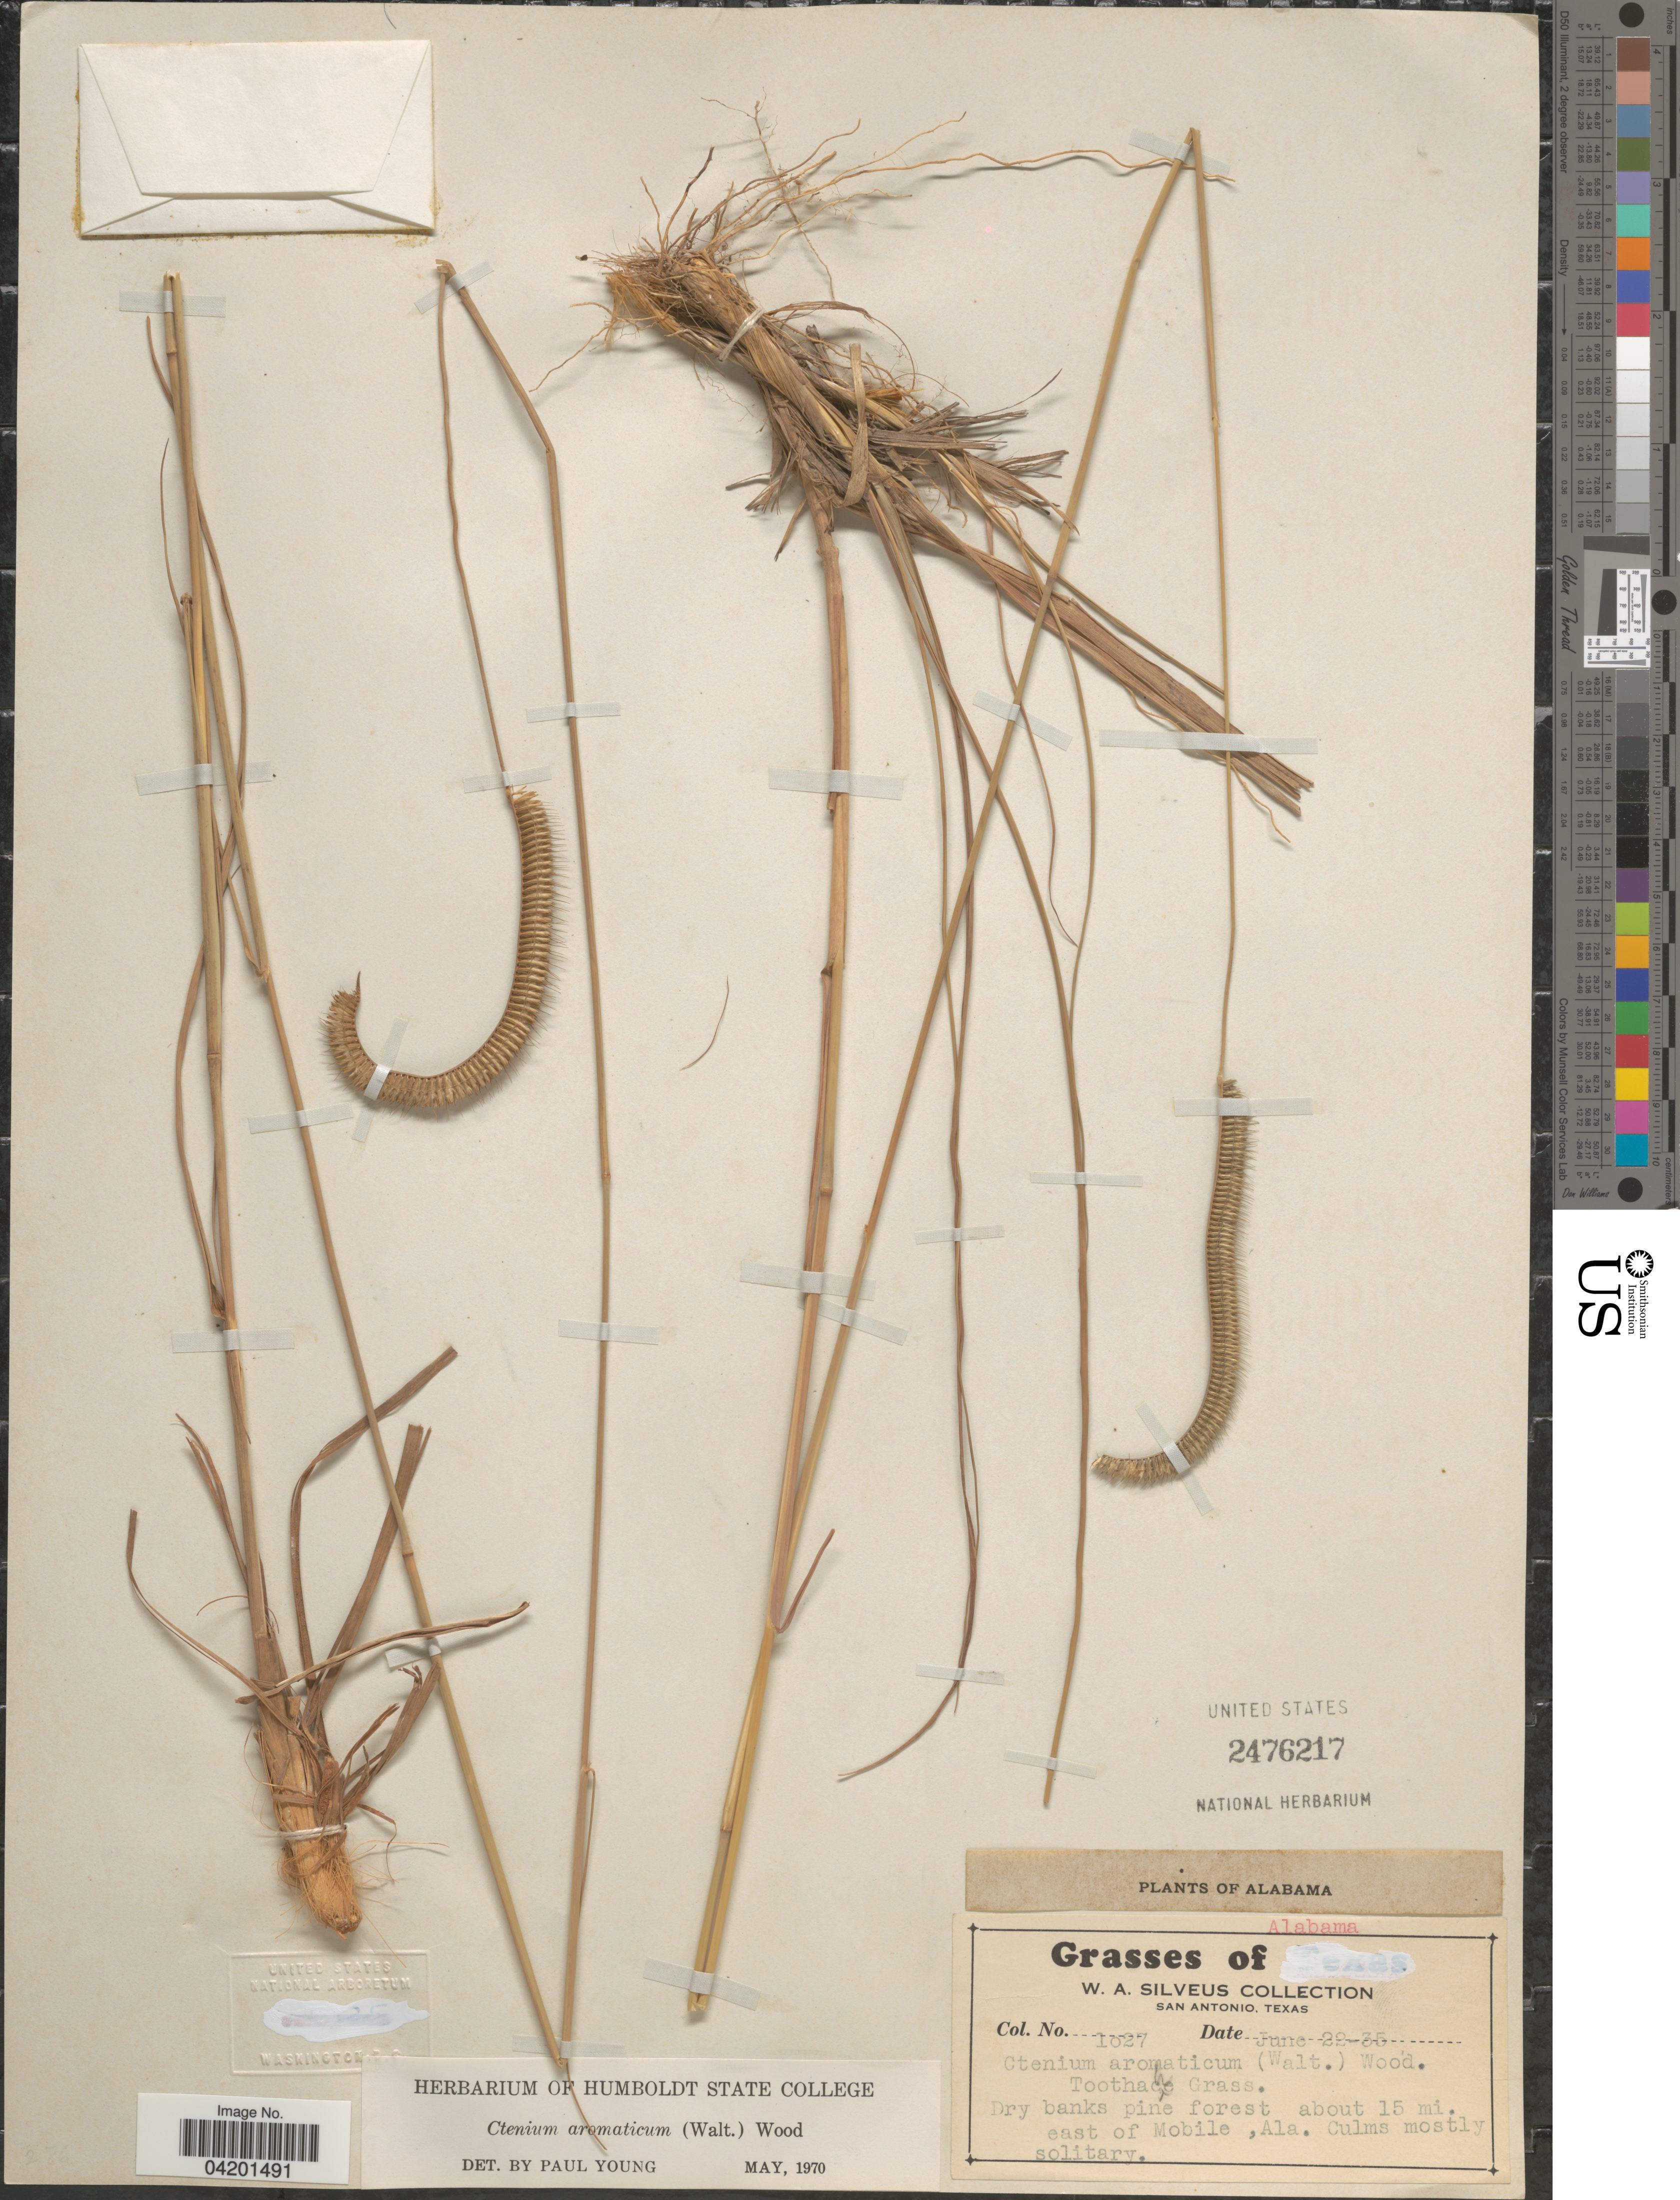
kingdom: Plantae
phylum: Tracheophyta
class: Liliopsida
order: Poales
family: Poaceae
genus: Ctenium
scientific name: Ctenium floridanum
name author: (Hitchc.) Hitchc.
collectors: W. Silveus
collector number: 1027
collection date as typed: Transcribed d/m/y: 22/6/35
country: United States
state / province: Alabama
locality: Dry bank pine forest about 15 mi. east of Mobile.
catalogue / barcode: US 2476217